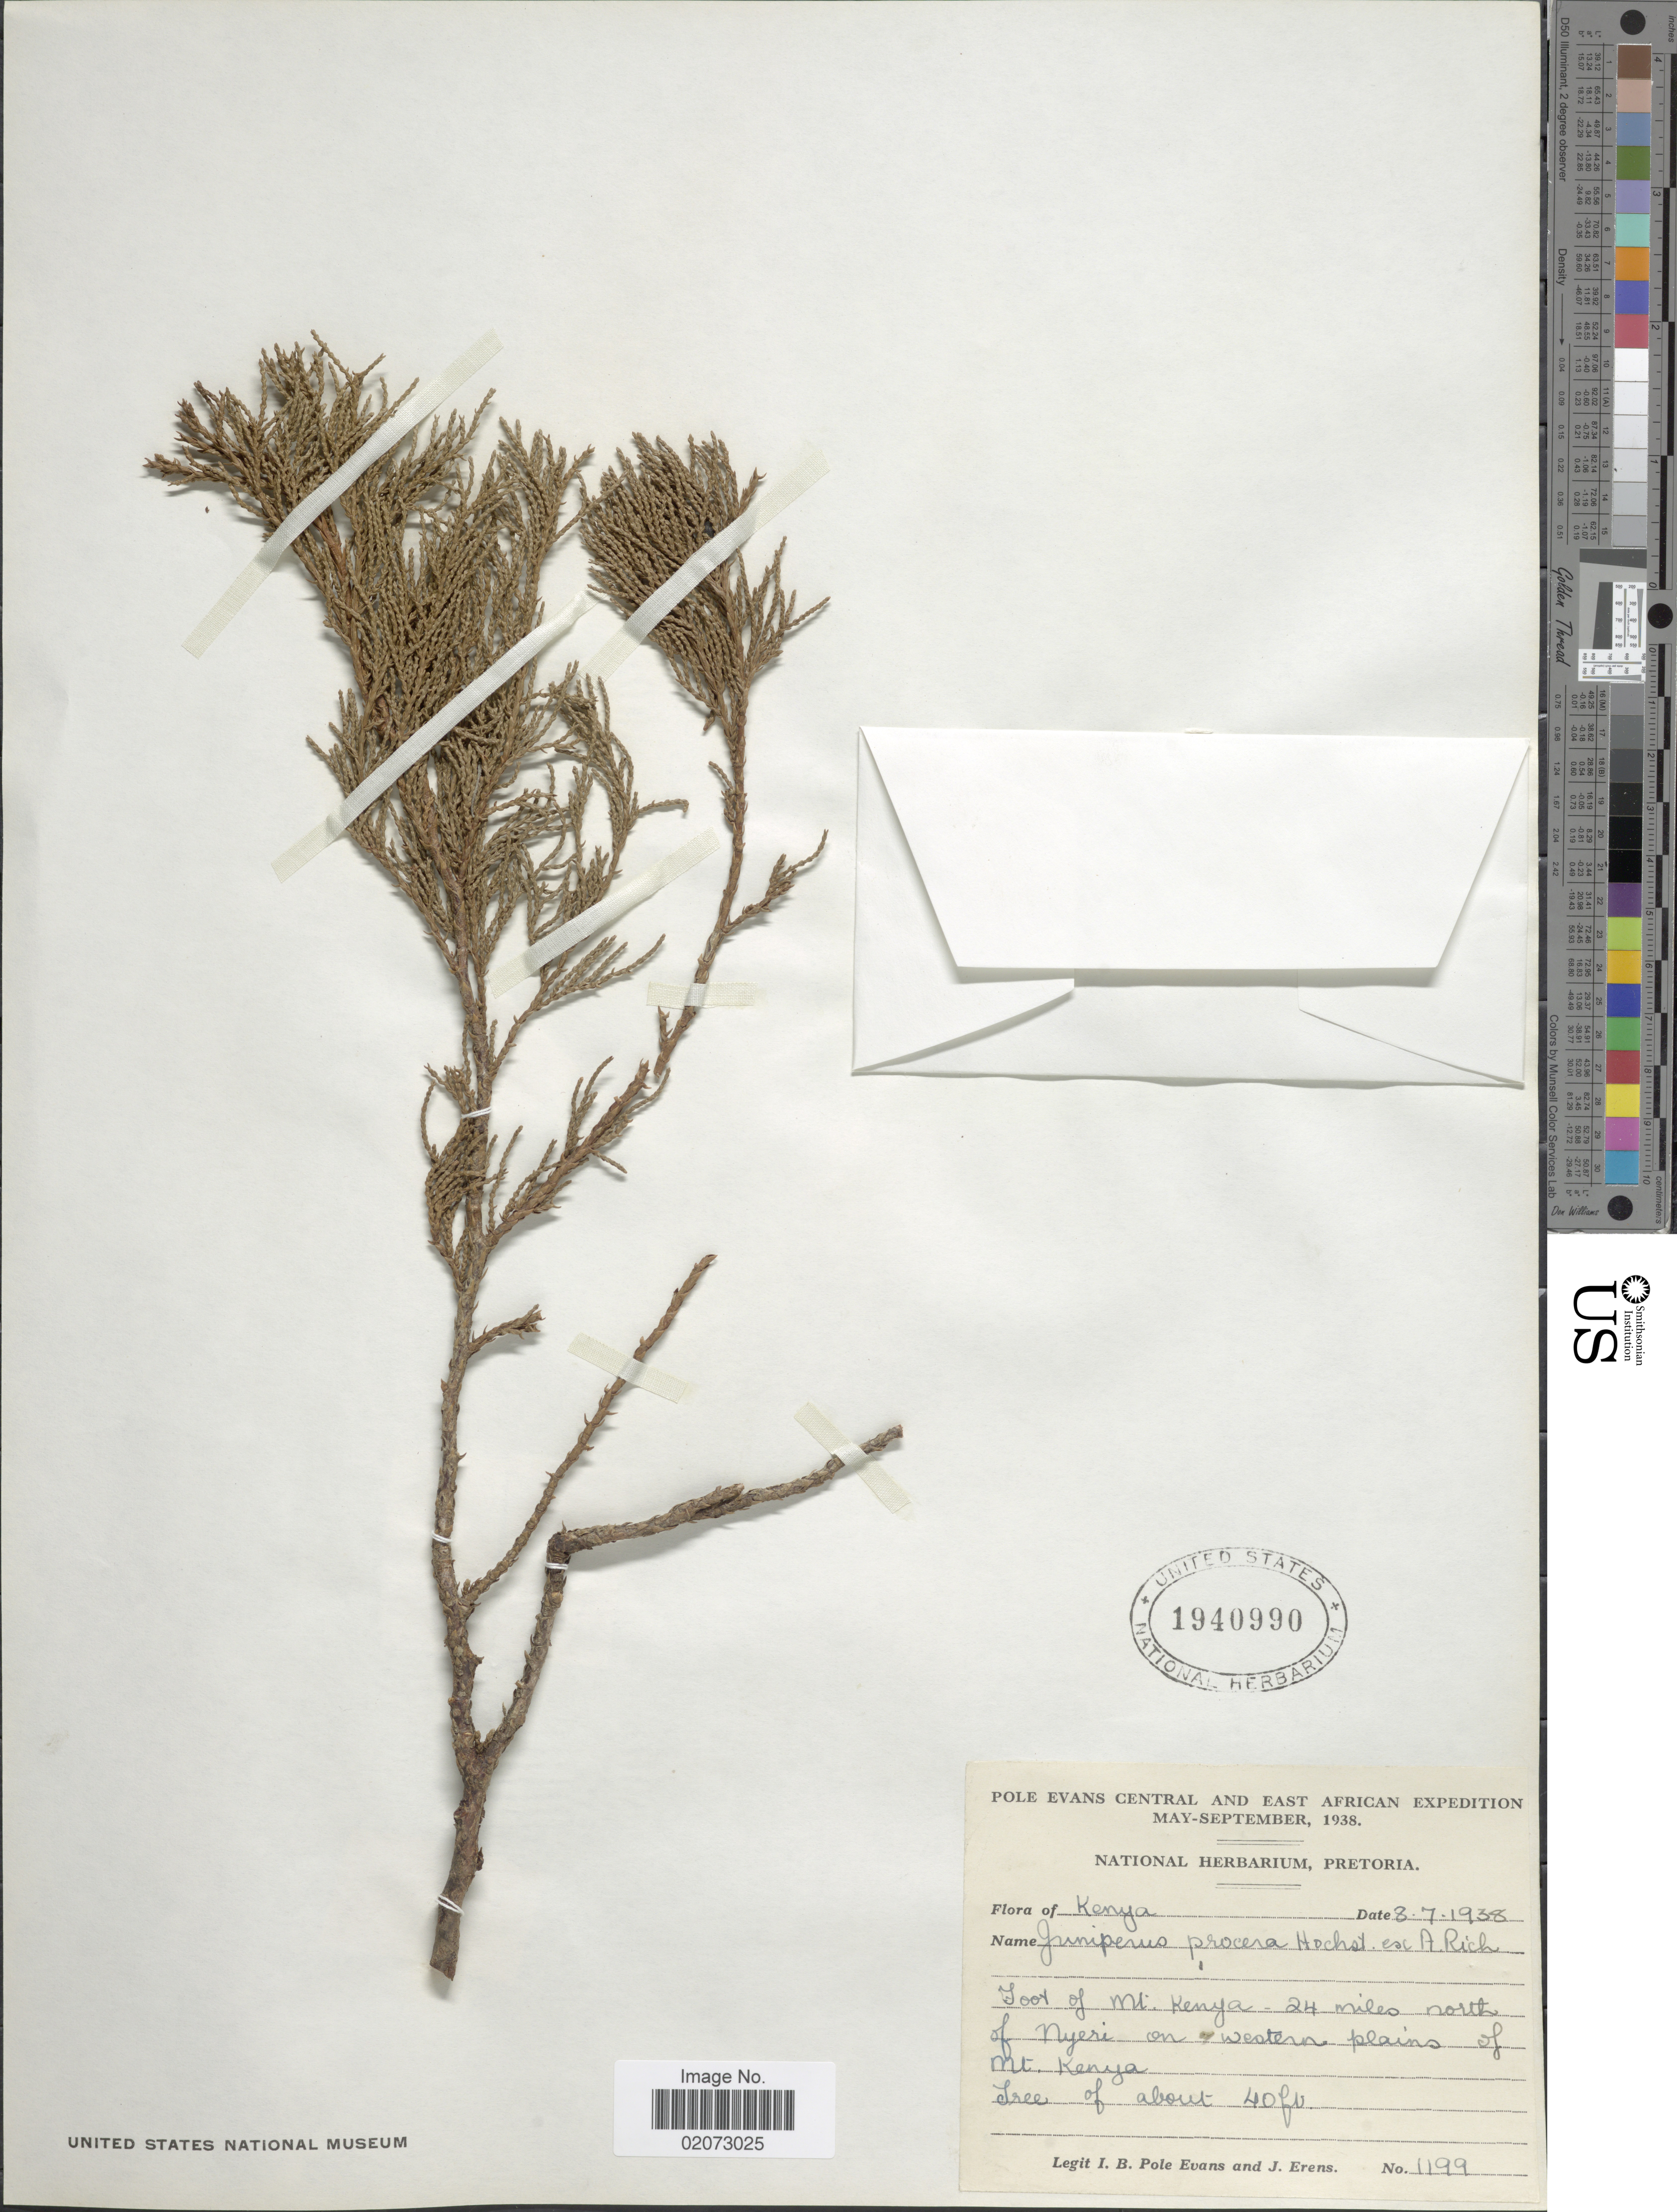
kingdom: Plantae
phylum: Tracheophyta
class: Pinopsida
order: Pinales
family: Cupressaceae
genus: Juniperus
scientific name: Juniperus procera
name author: Hochst. ex Endl.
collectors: I. B. Pole-Evans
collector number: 1199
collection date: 1938-07-08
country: Kenya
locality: Kenya, Foot of Mt. Kenya - 24 miles north of Nyeri on western plains of Mt. Kenya.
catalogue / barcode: US 1940990